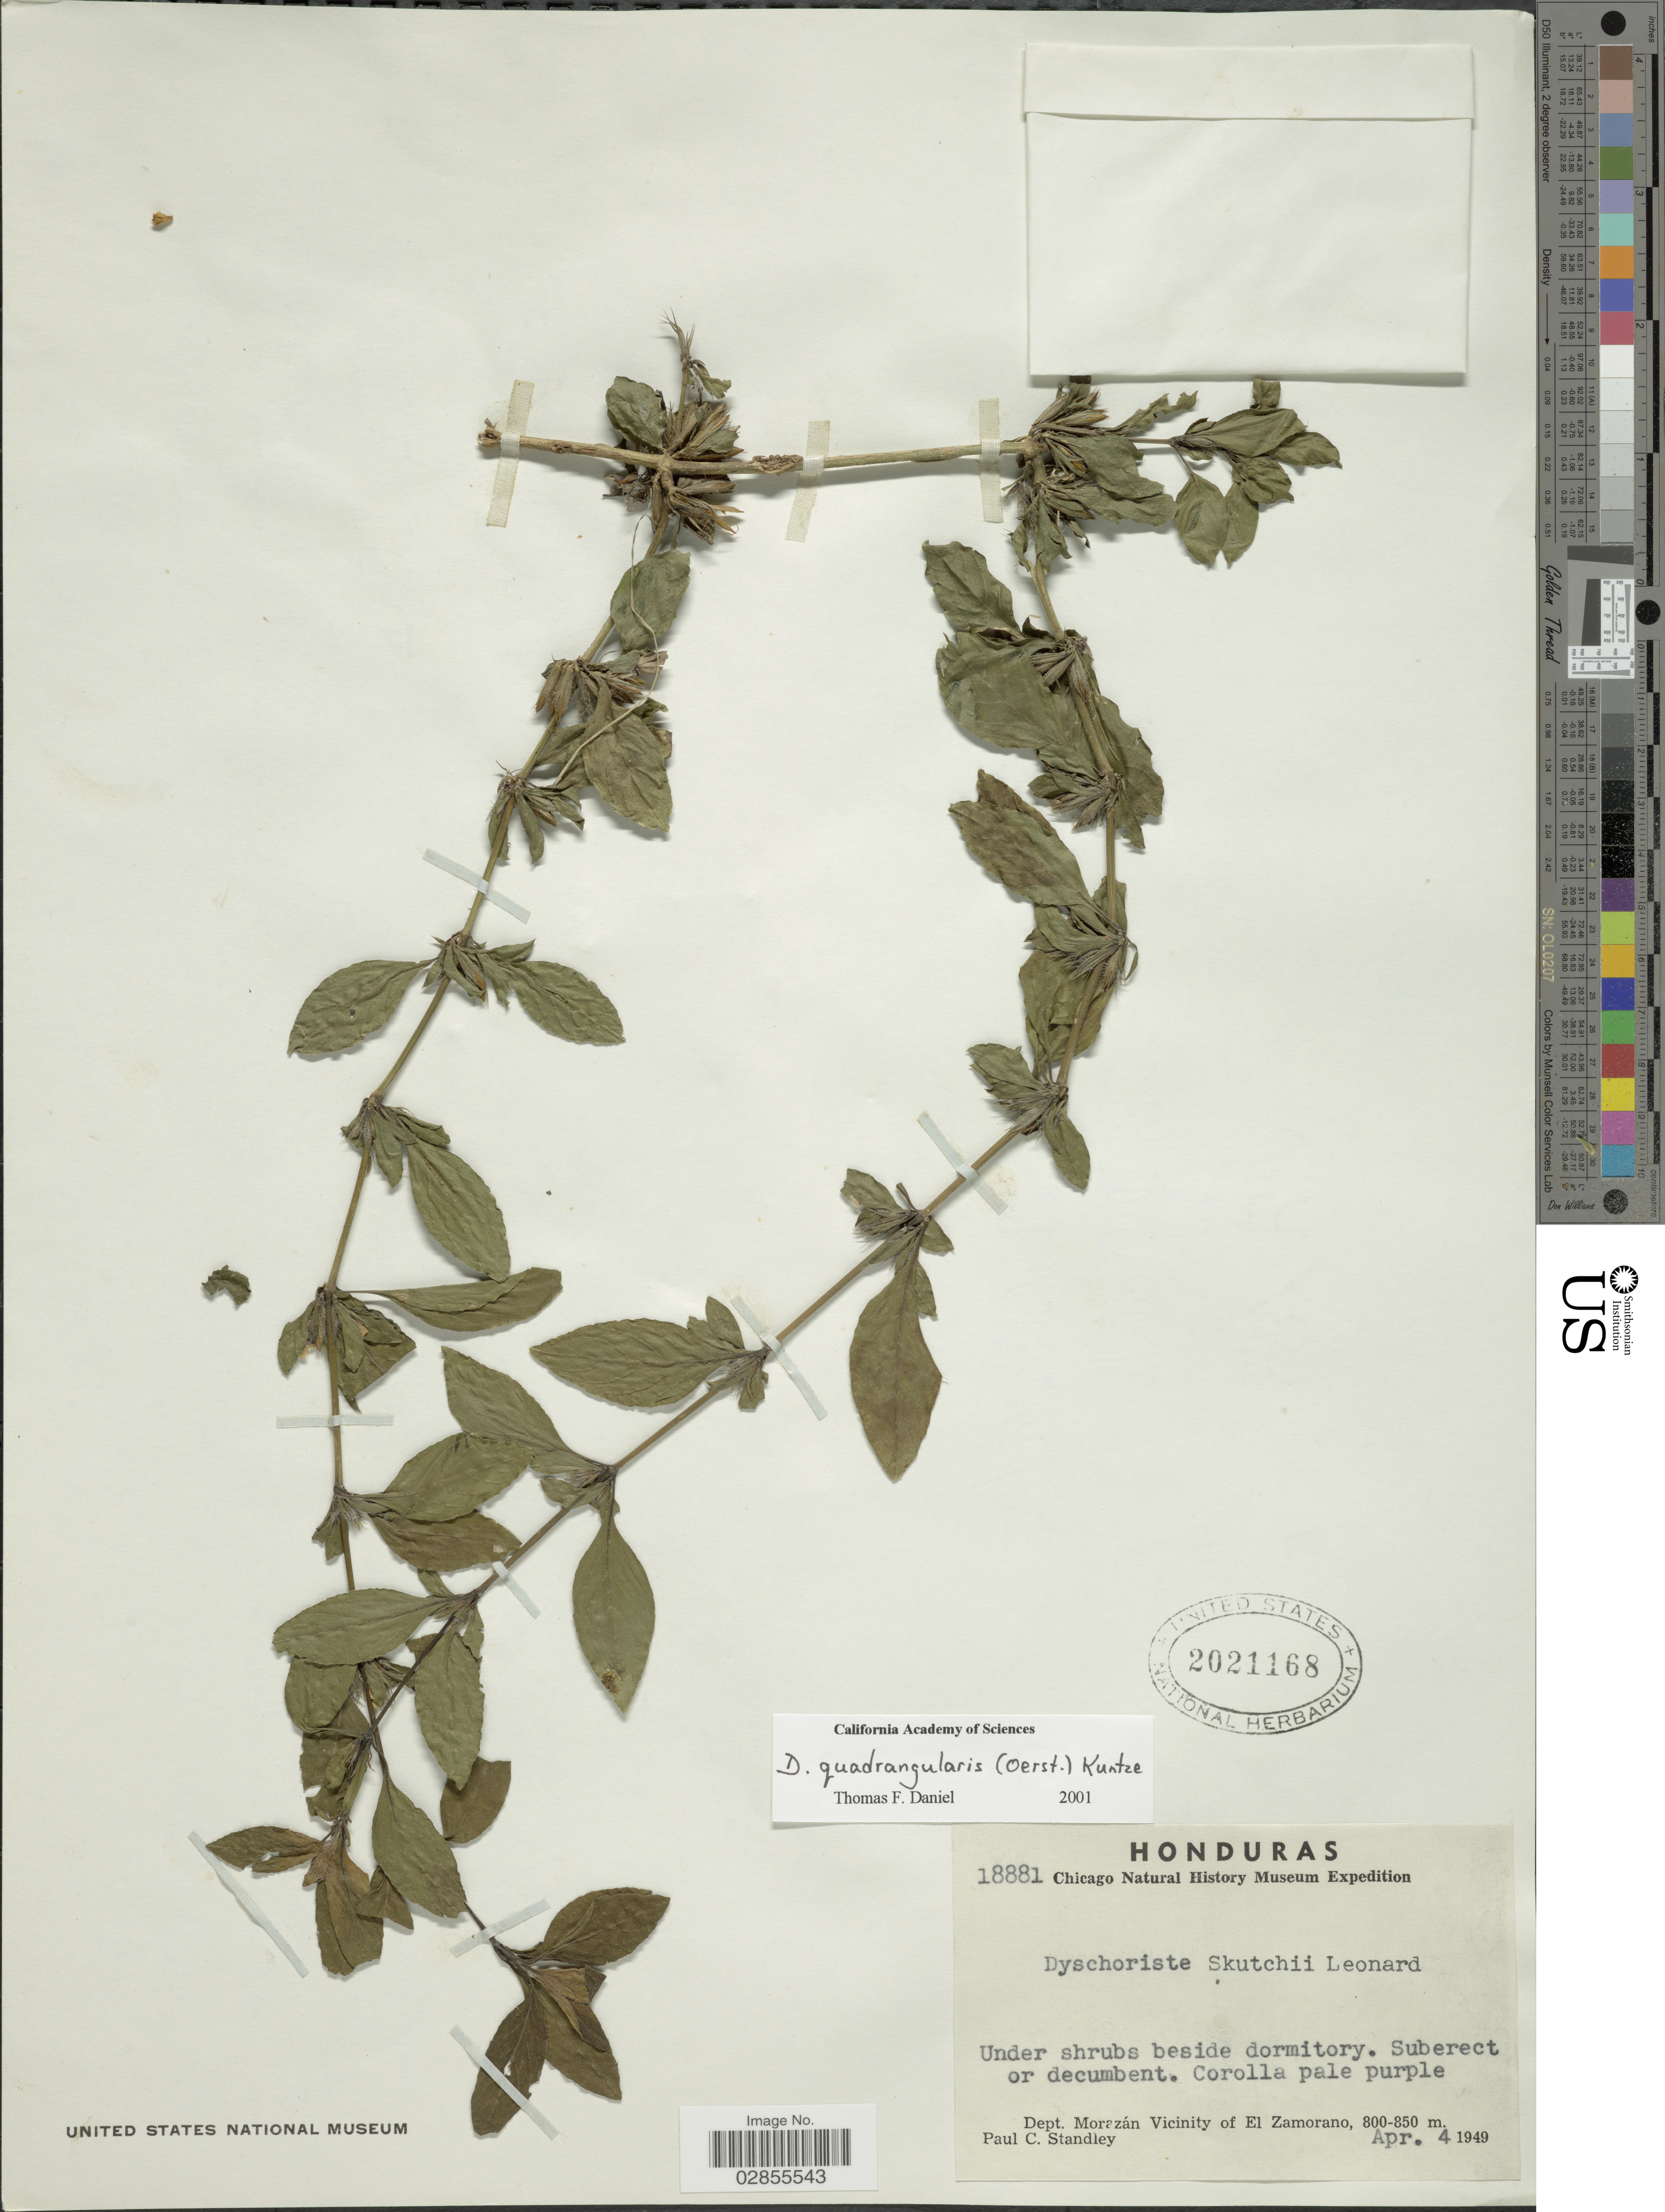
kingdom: Plantae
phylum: Tracheophyta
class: Magnoliopsida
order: Lamiales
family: Acanthaceae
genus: Dyschoriste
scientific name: Dyschoriste quadrangularis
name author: (Oerst.) Kuntze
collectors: P. C. Standley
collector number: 18881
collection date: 1949-04-04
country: Honduras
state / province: Fco. Morazán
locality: Dept. Morazán Vicinity of El Zamorano.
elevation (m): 800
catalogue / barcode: US 2021168